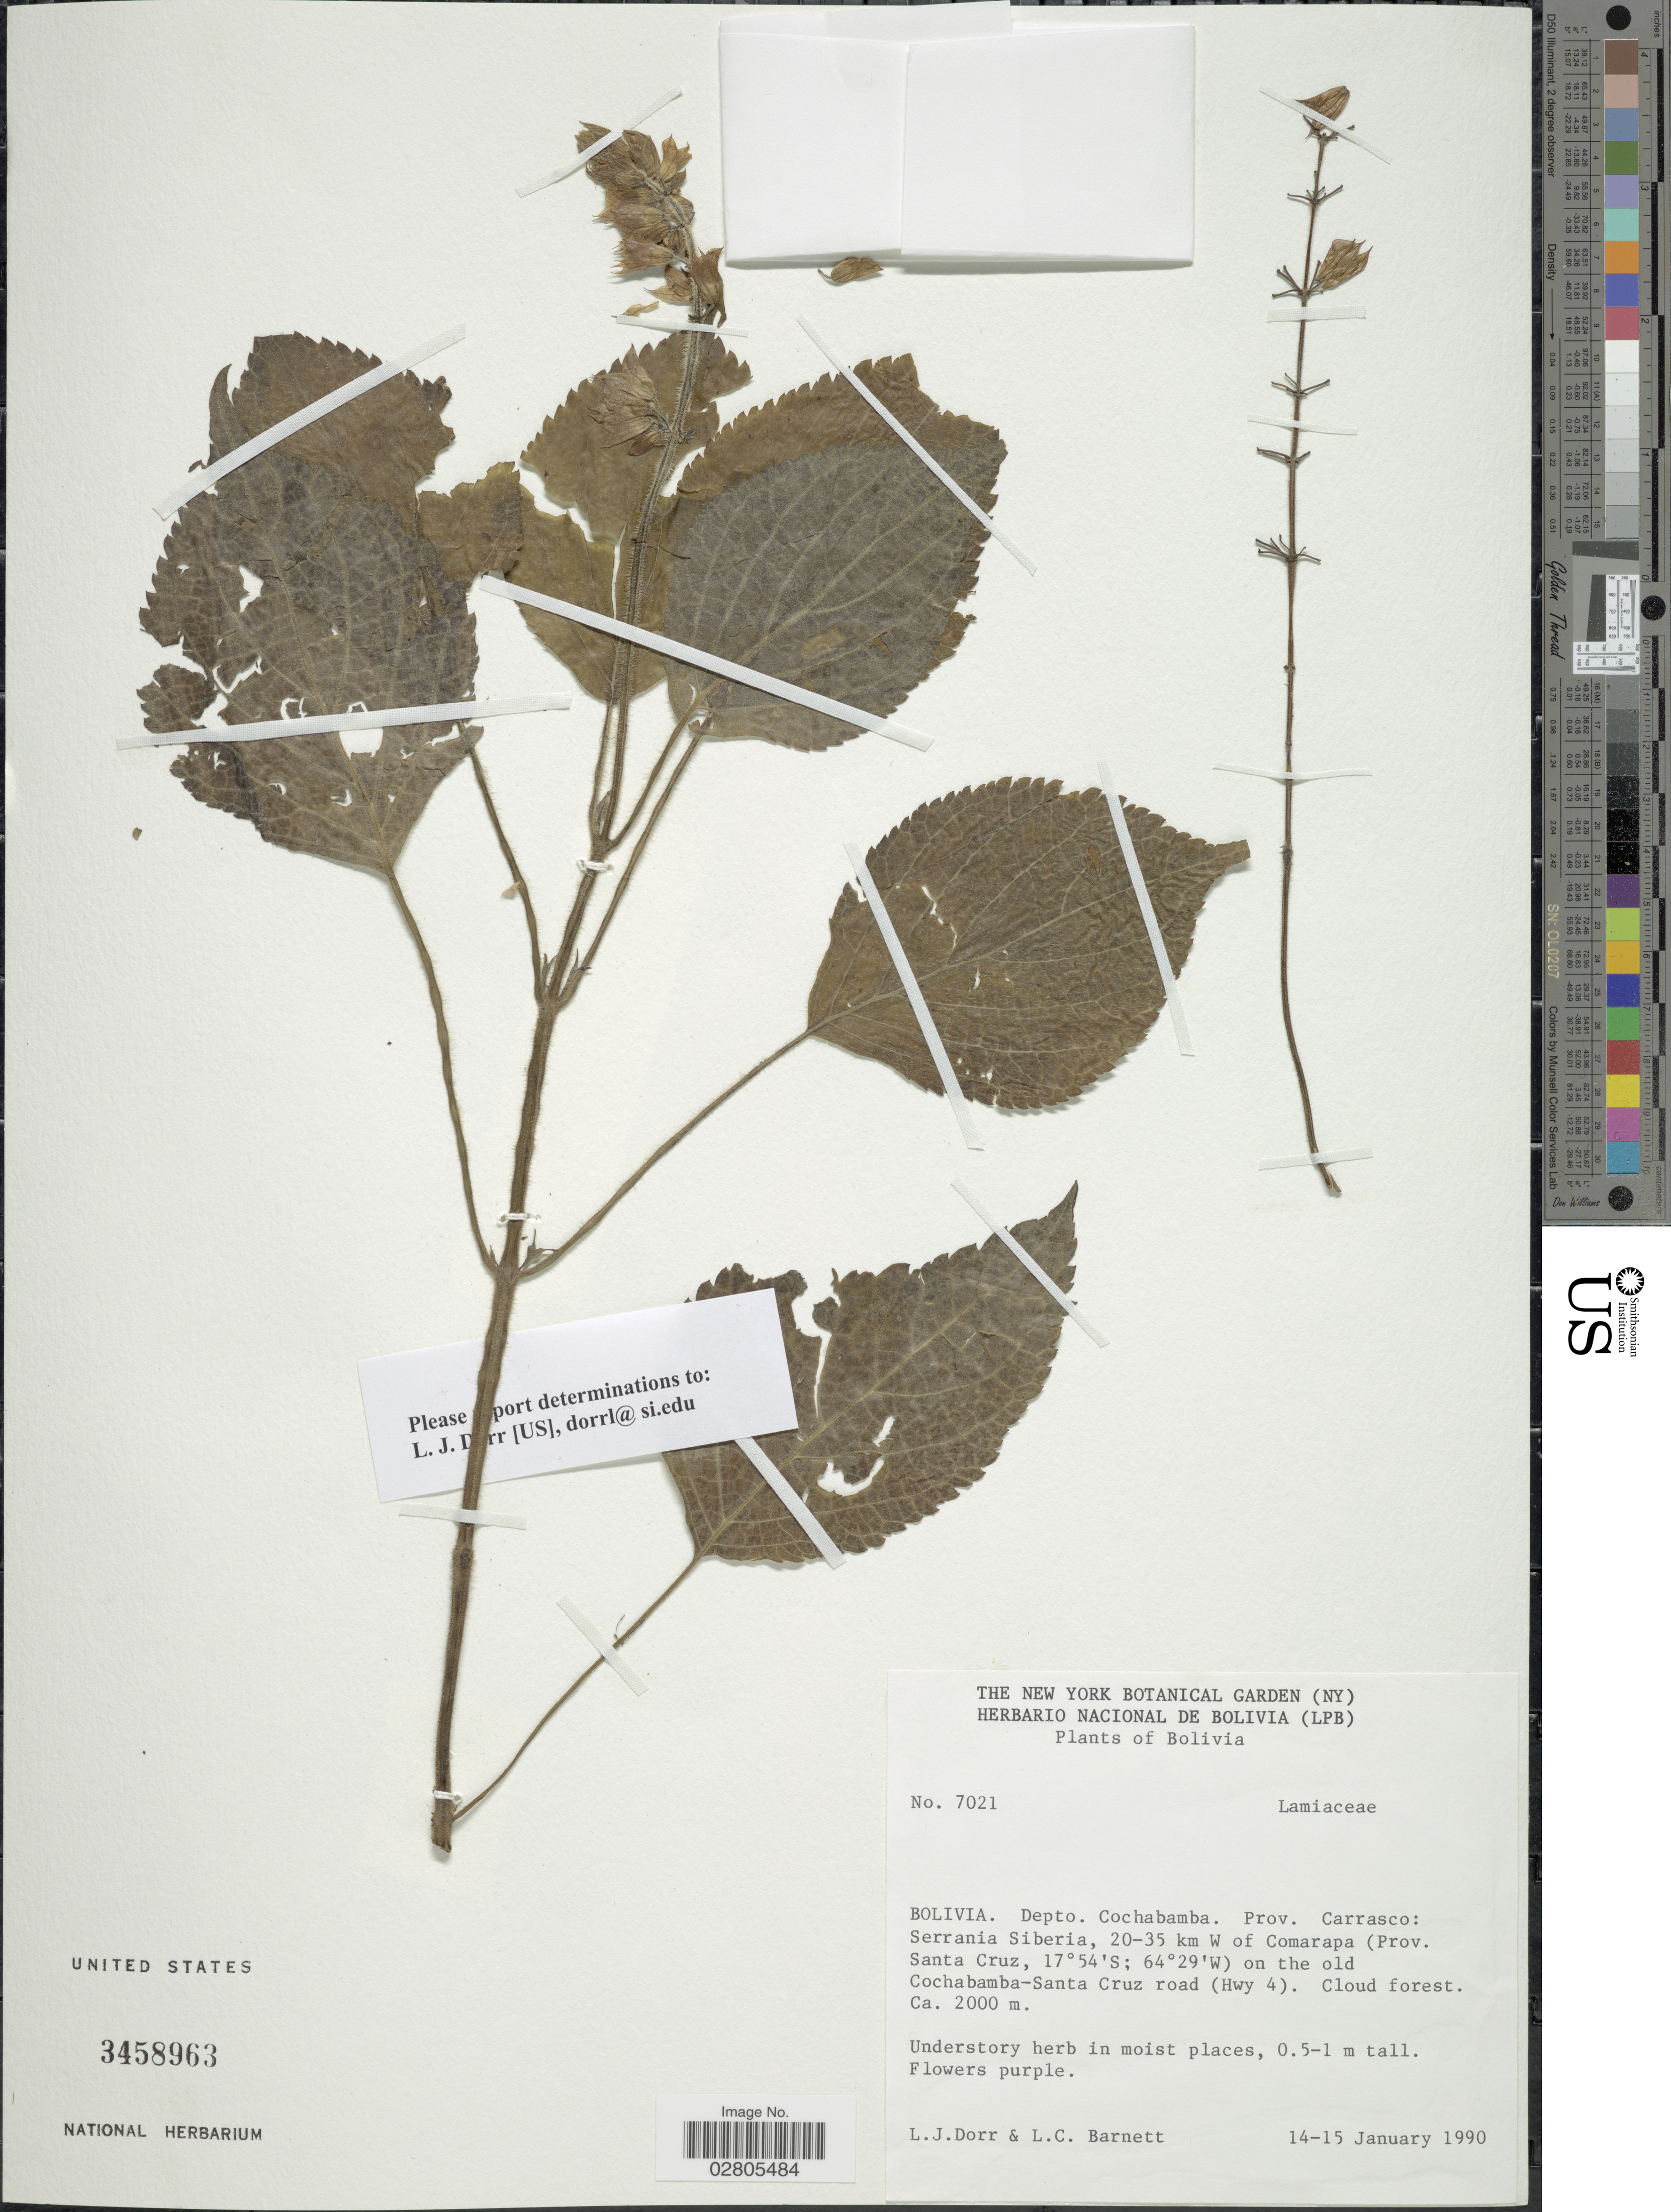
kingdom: Plantae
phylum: Tracheophyta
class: Magnoliopsida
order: Lamiales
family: Lamiaceae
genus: Salvia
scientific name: Salvia sp.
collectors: L. J. Dorr & L. C. Barnett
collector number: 7021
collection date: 1990-01-14/1990-01-15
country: Bolivia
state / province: Cochabamba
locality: Depto. Cochabamba. Prov. Carrasco: Serrania Siberia, 20-35 km W of Comarapa (Prov. Santa Cruz) on the old Cochabamba-Santa Cruz road (Hwy 4).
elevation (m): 2000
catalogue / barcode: US 3458963